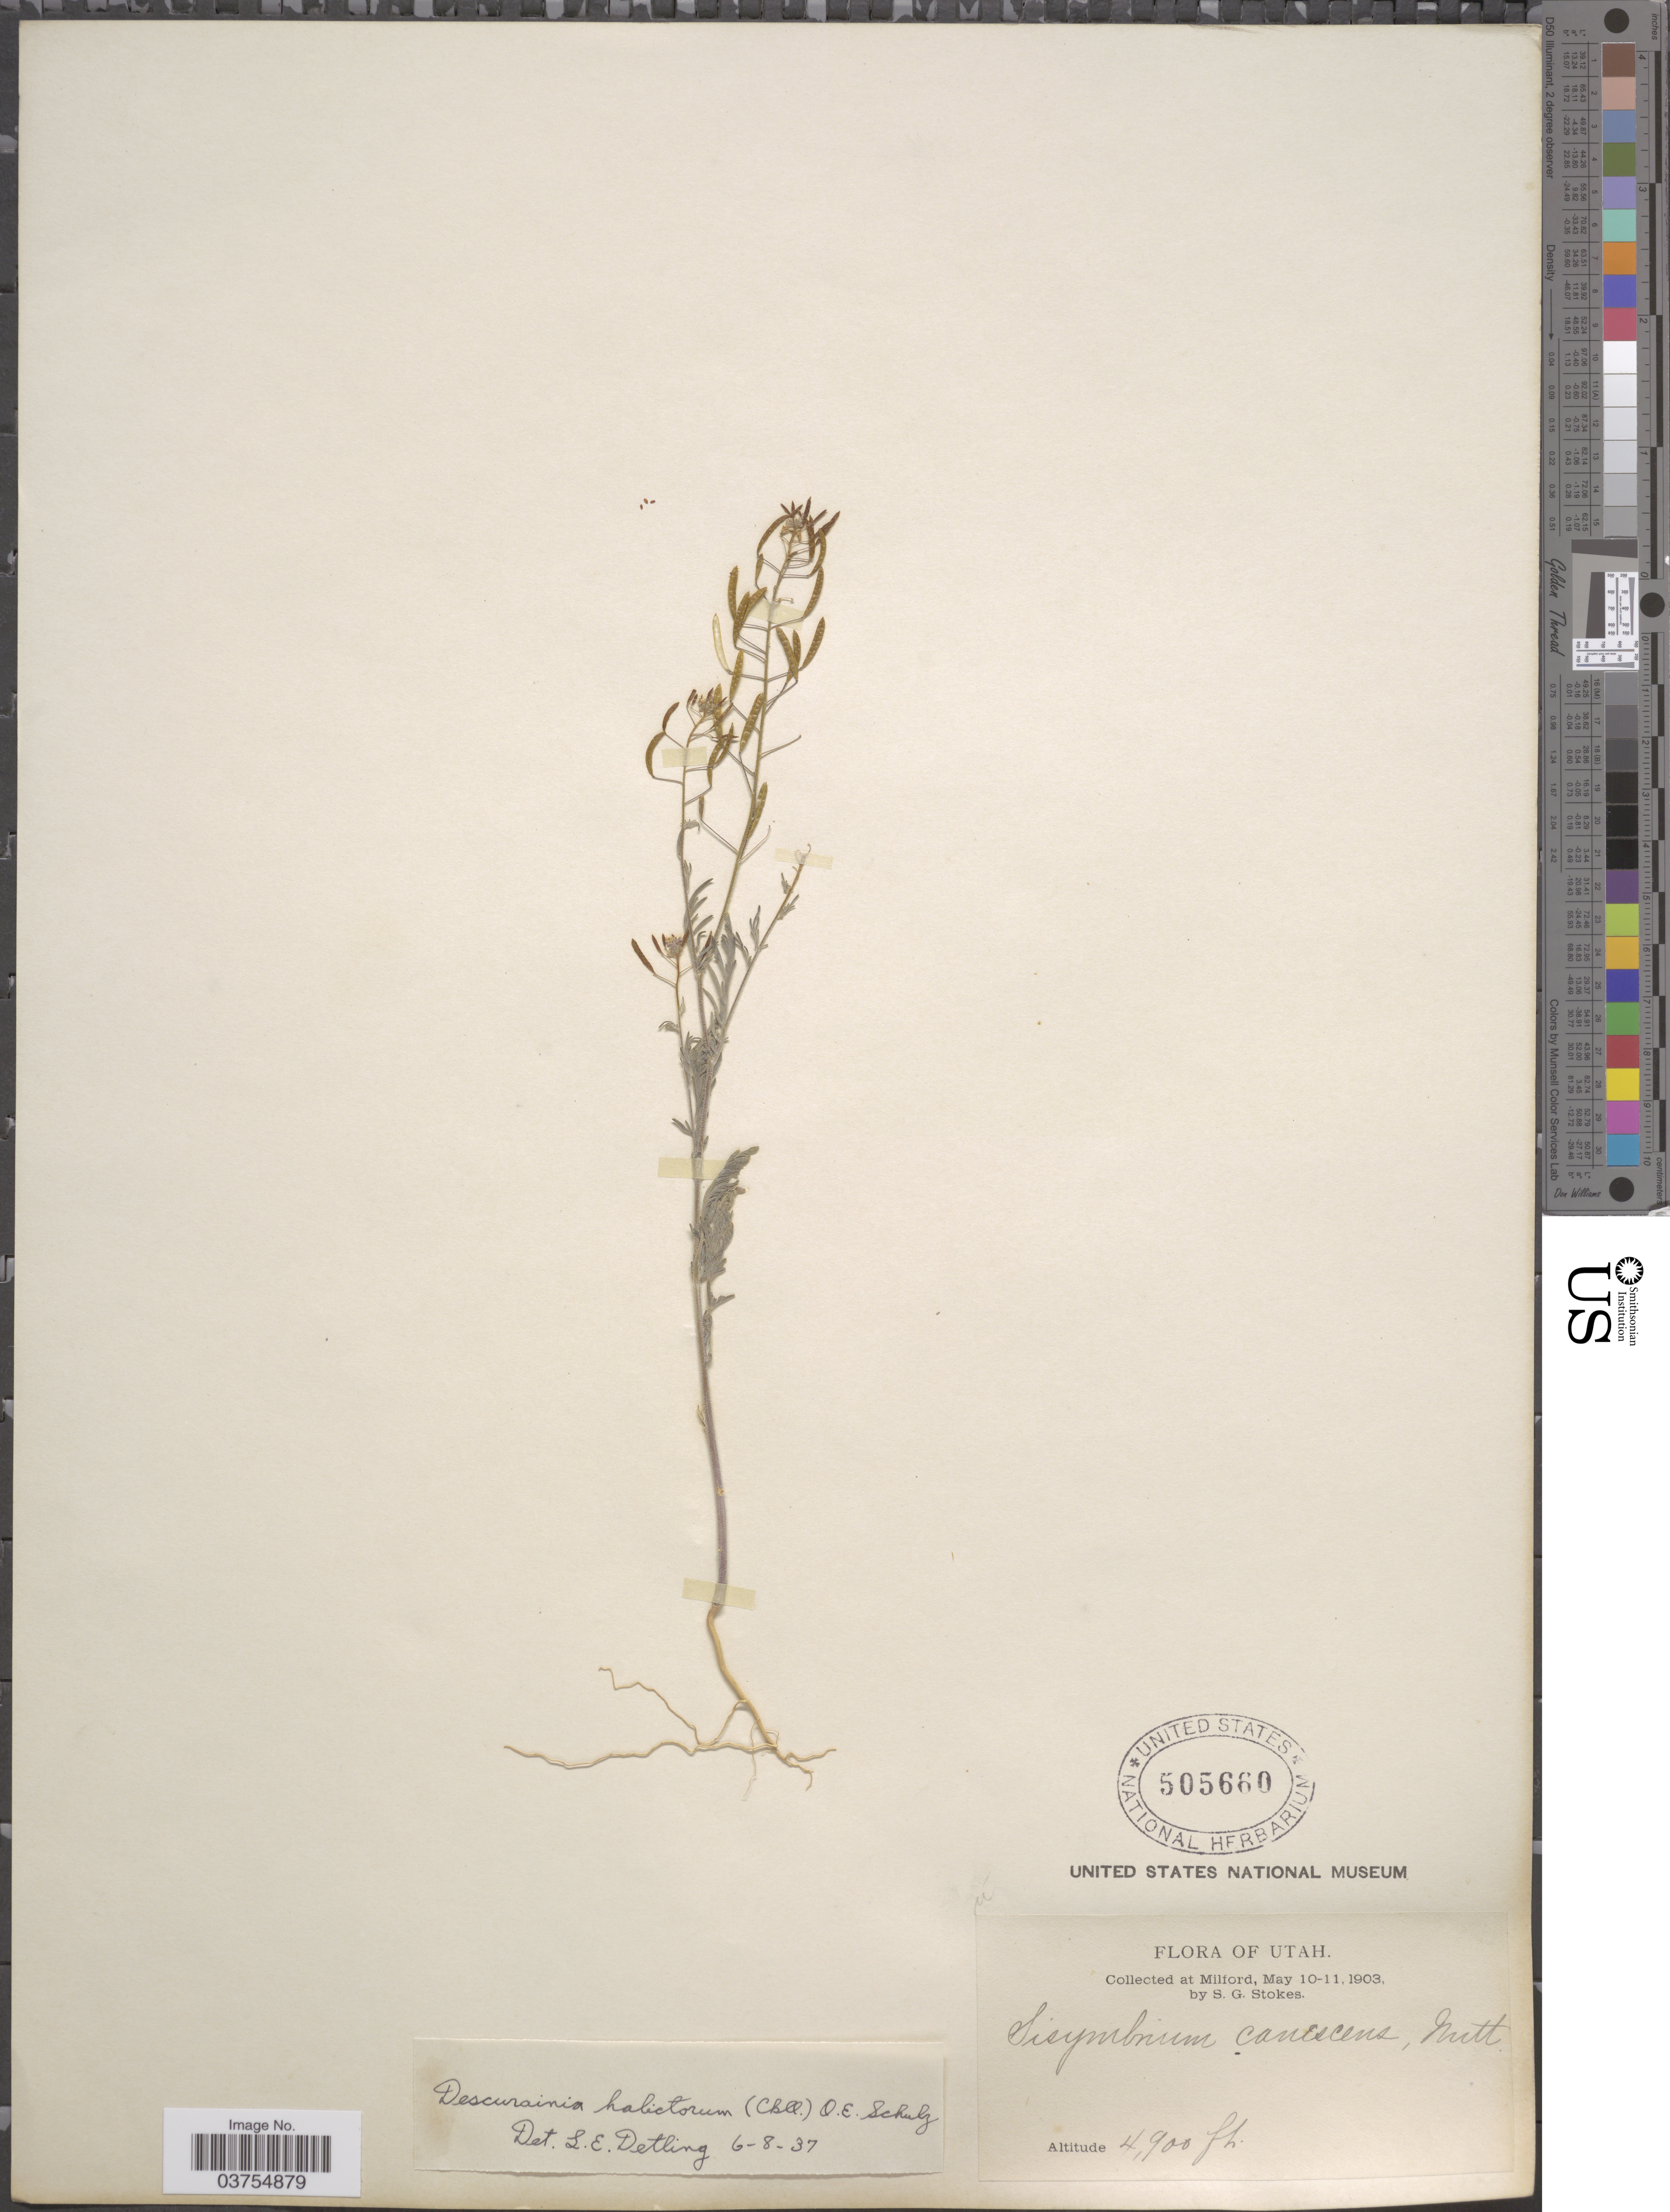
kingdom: Plantae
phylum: Tracheophyta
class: Magnoliopsida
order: Brassicales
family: Brassicaceae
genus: Descurainia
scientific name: Descurainia pinnata subsp. halictorum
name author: (Cockerell) Detling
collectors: S. G. Stokes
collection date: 1903-05-10/1903-05-11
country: United States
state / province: Utah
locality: Milford.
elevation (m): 1494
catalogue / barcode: US 505660